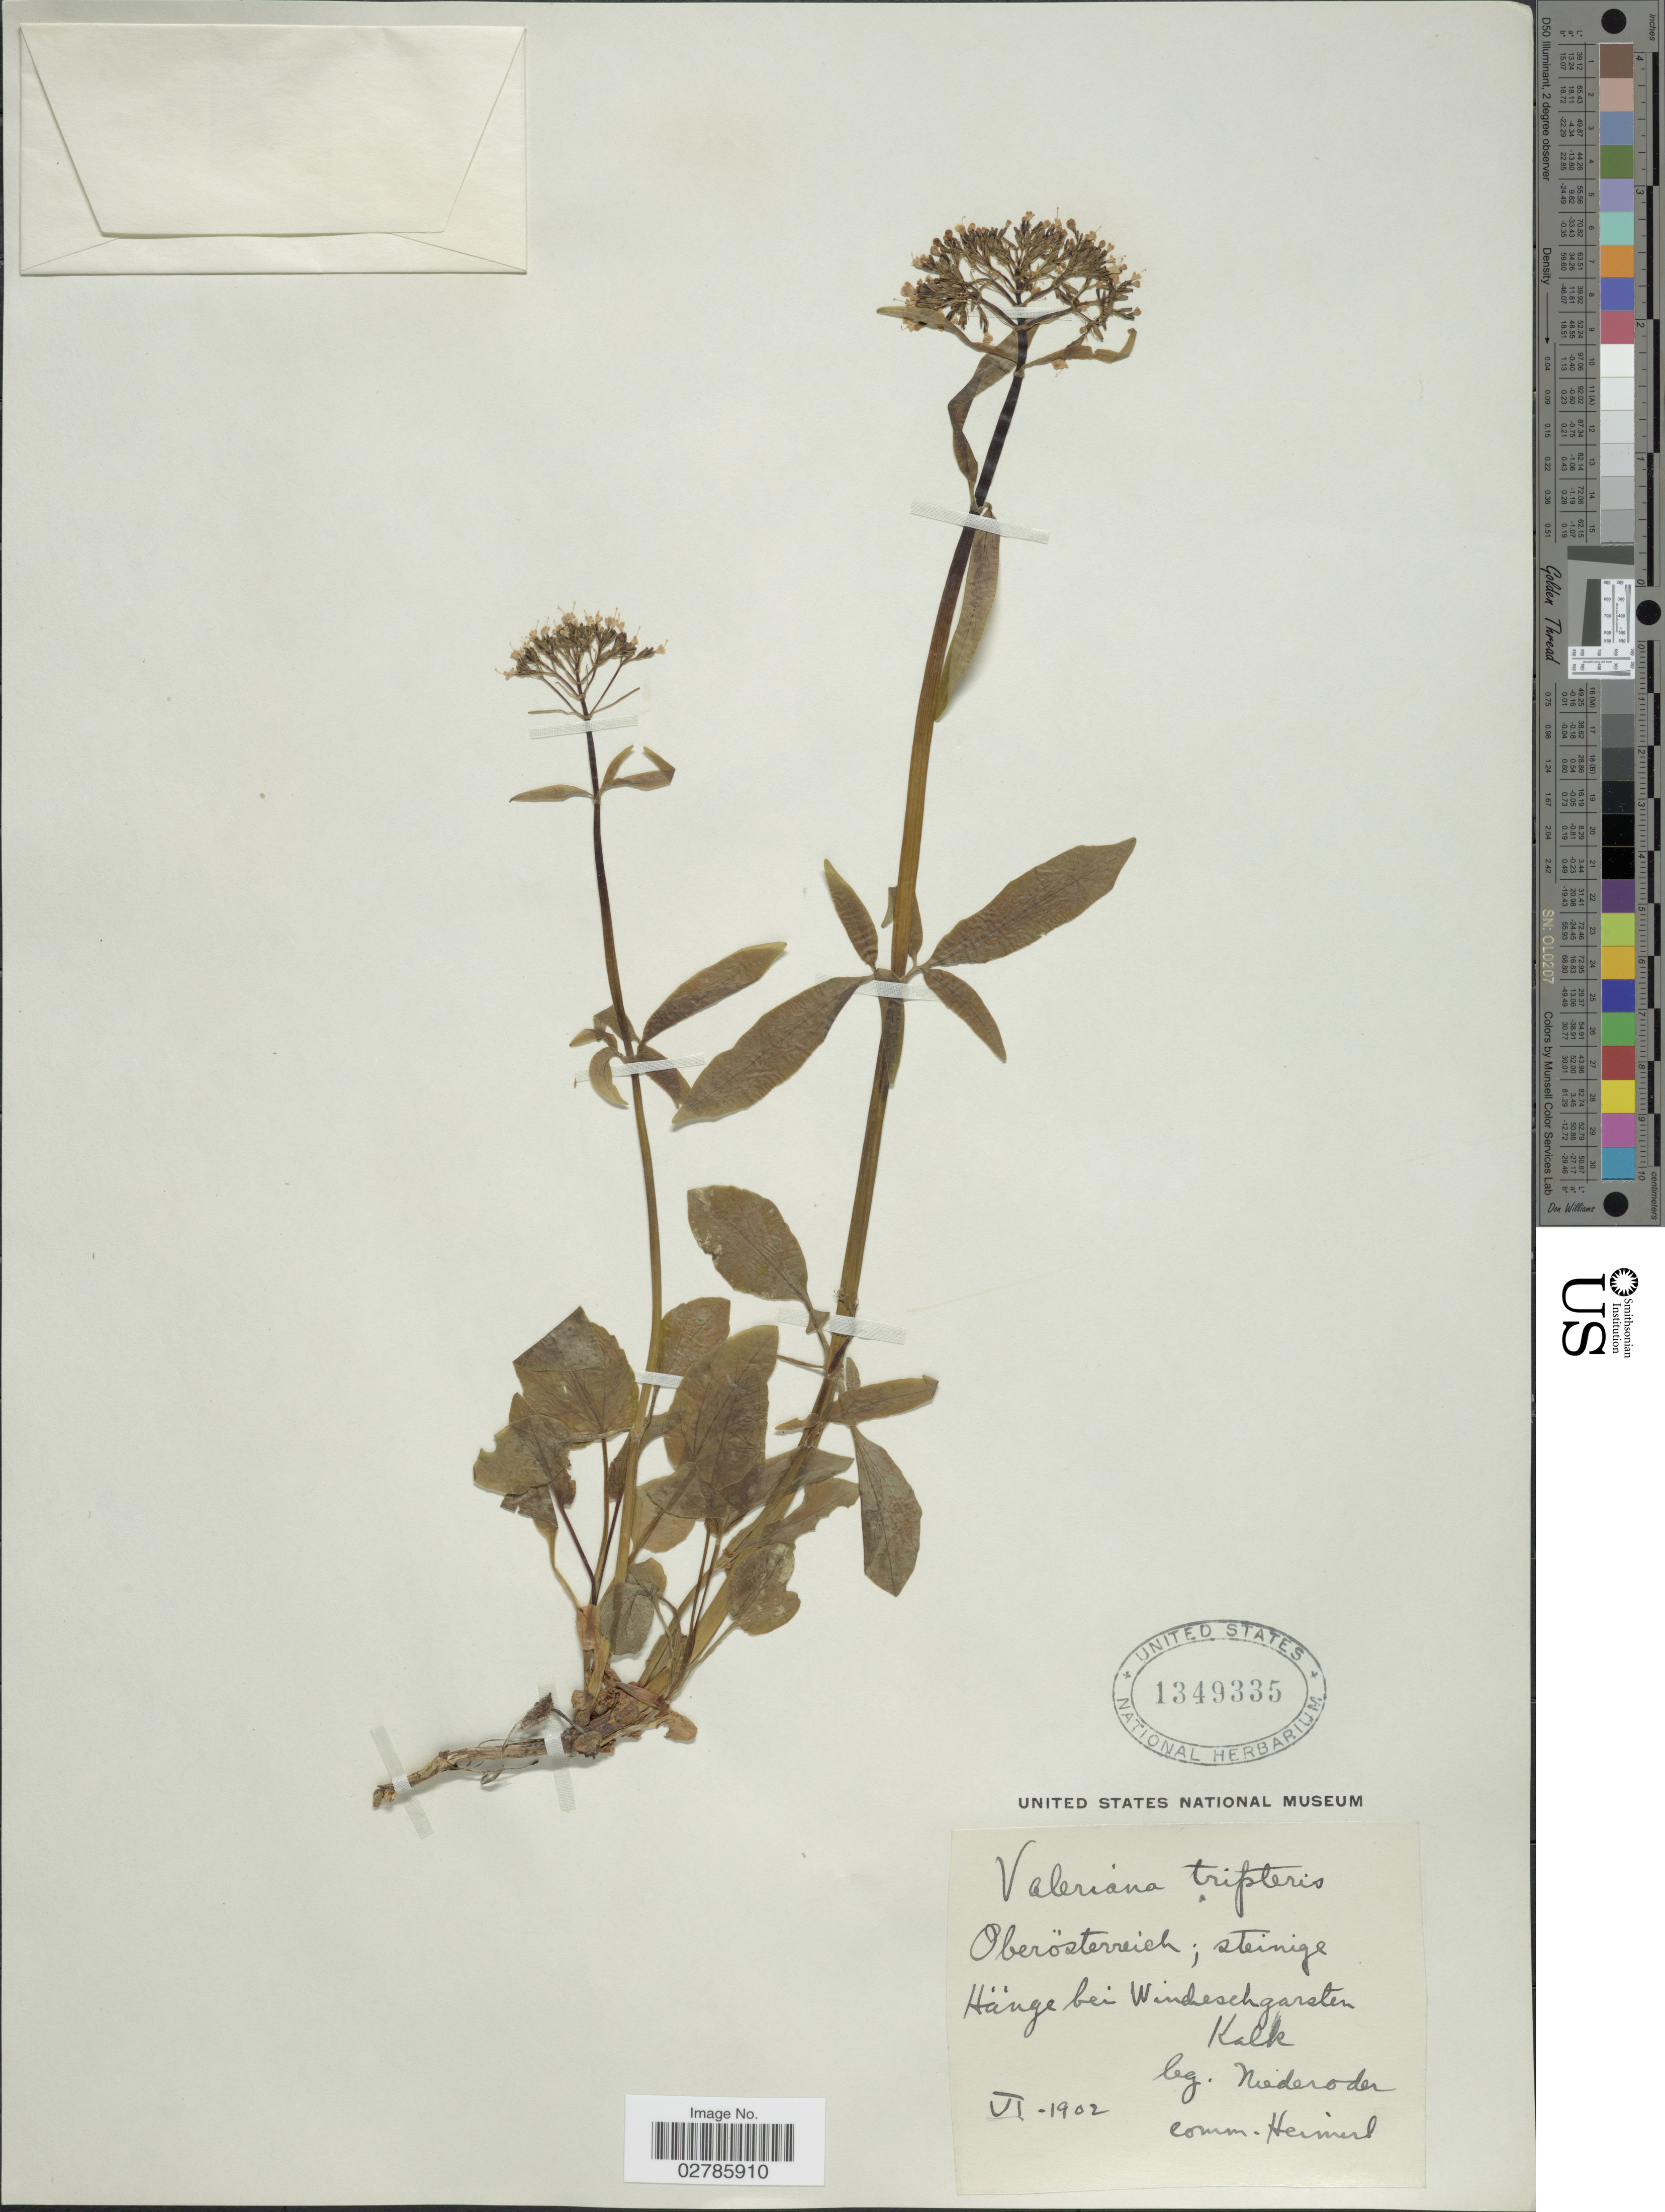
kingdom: Plantae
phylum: Tracheophyta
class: Magnoliopsida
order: Dipsacales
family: Caprifoliaceae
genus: Valeriana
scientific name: Valeriana tripteris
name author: L.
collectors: Niederoder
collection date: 1902-06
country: Austria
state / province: Oberosterreich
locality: Steinige Hängebei Wincheschgarsten Kalk.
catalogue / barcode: US 1349335